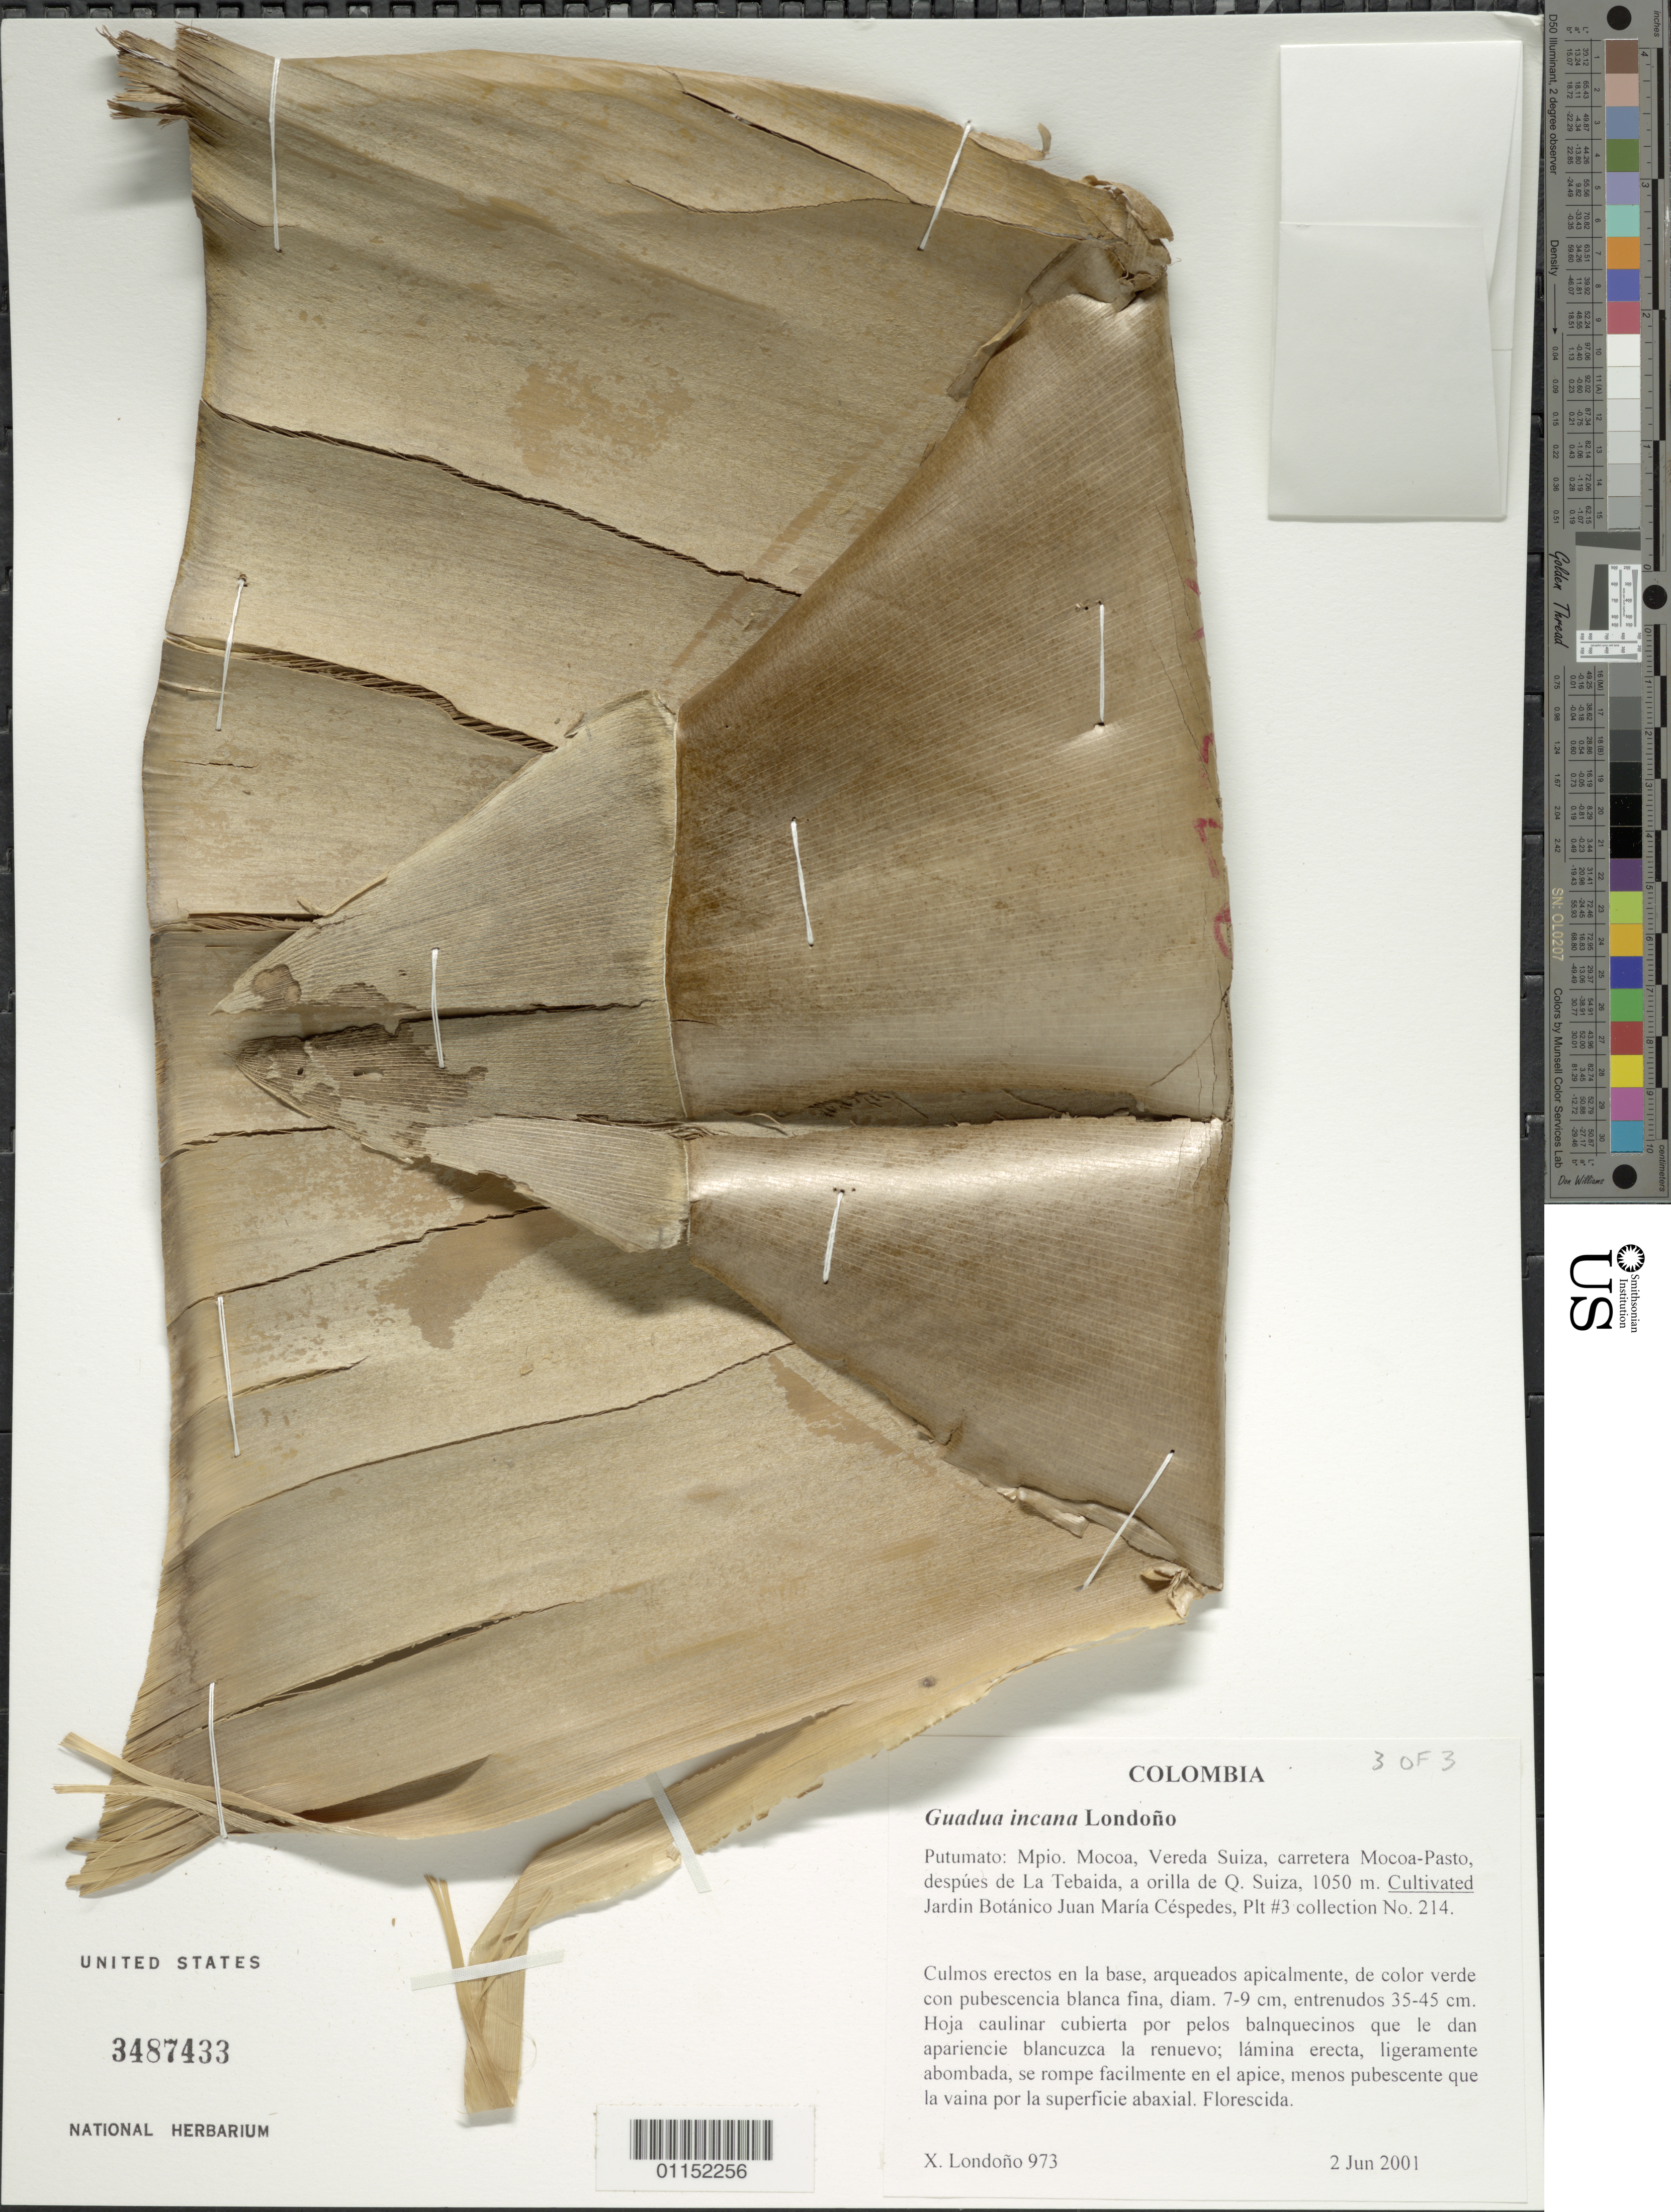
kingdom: Plantae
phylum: Tracheophyta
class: Liliopsida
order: Poales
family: Poaceae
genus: Guadua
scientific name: Guadua incana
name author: Londoño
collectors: X. Londoño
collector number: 973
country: Colombia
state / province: Putumayo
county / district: Mocoa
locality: Vereda Suiza, carretera Mocoa-Pasto.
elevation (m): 1050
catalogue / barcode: US 3487433